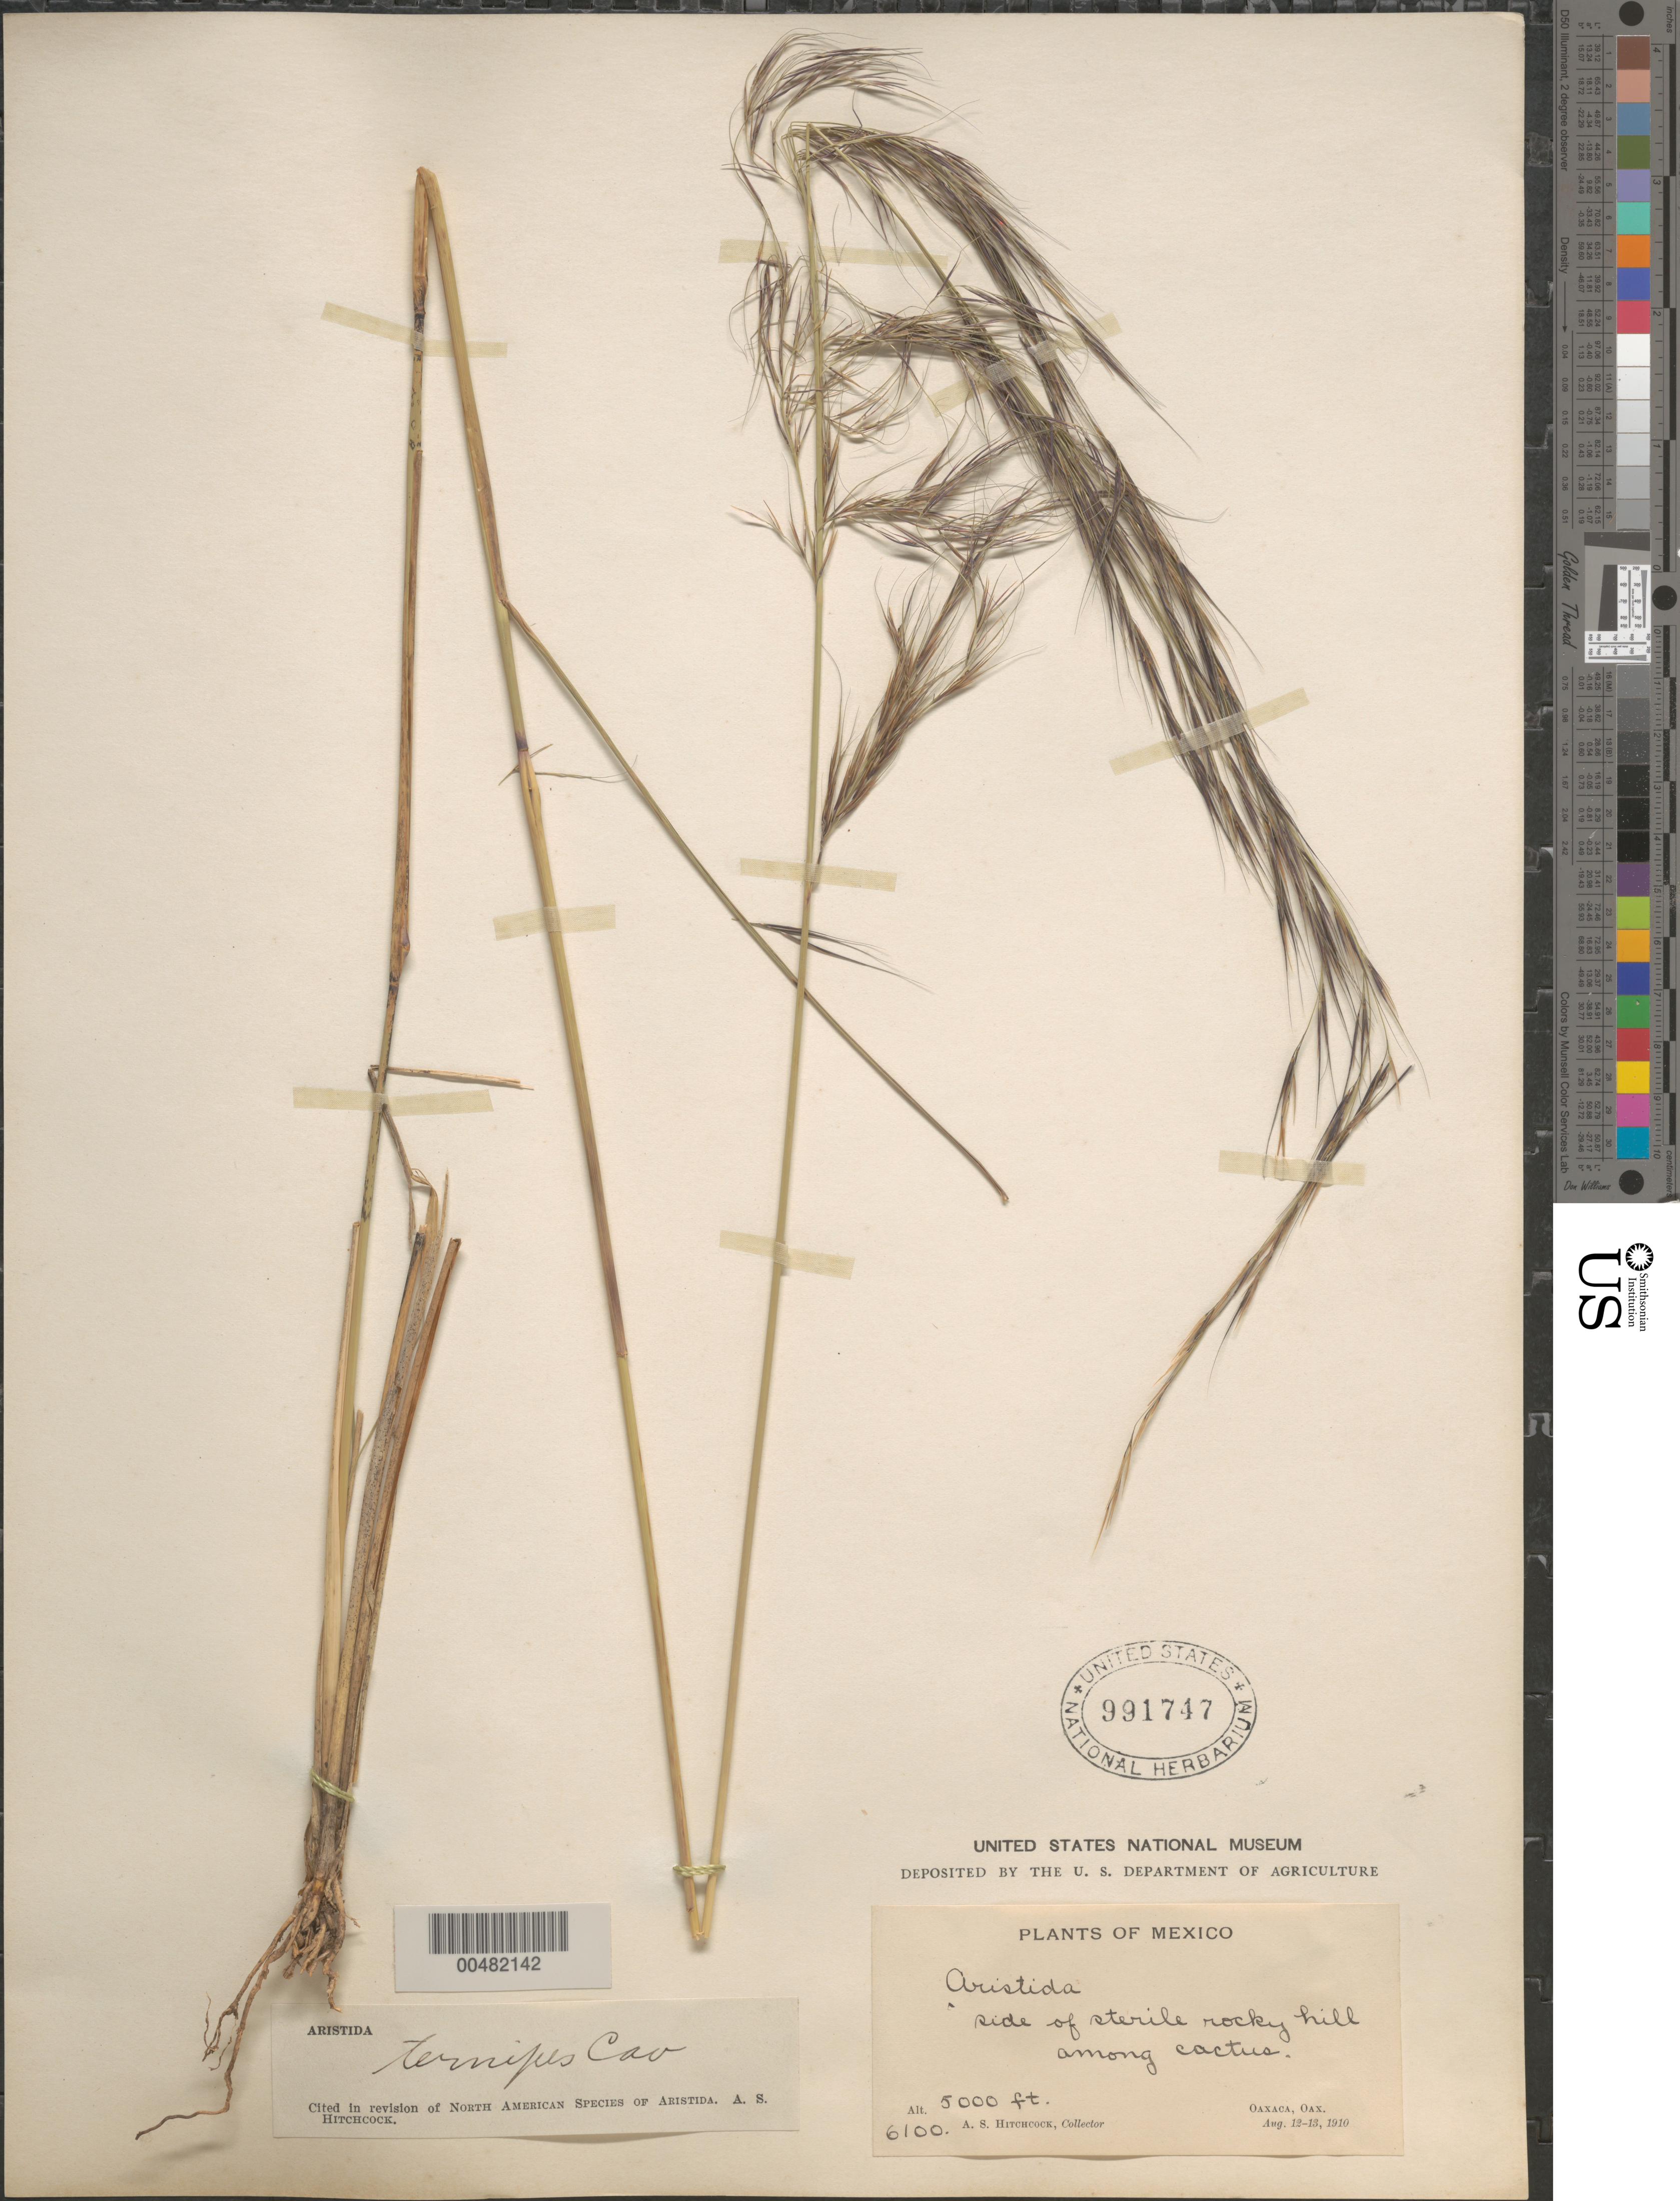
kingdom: Plantae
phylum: Tracheophyta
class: Liliopsida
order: Poales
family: Poaceae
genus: Aristida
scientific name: Aristida ternipes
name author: Cav.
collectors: A. S. Hitchcock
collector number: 6100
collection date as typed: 12 Aug 1910 to 13 Aug 1910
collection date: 1910-08-12/1910-08-13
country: Mexico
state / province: Oaxaca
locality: Oaxaca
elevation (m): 1524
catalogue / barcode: US 991747